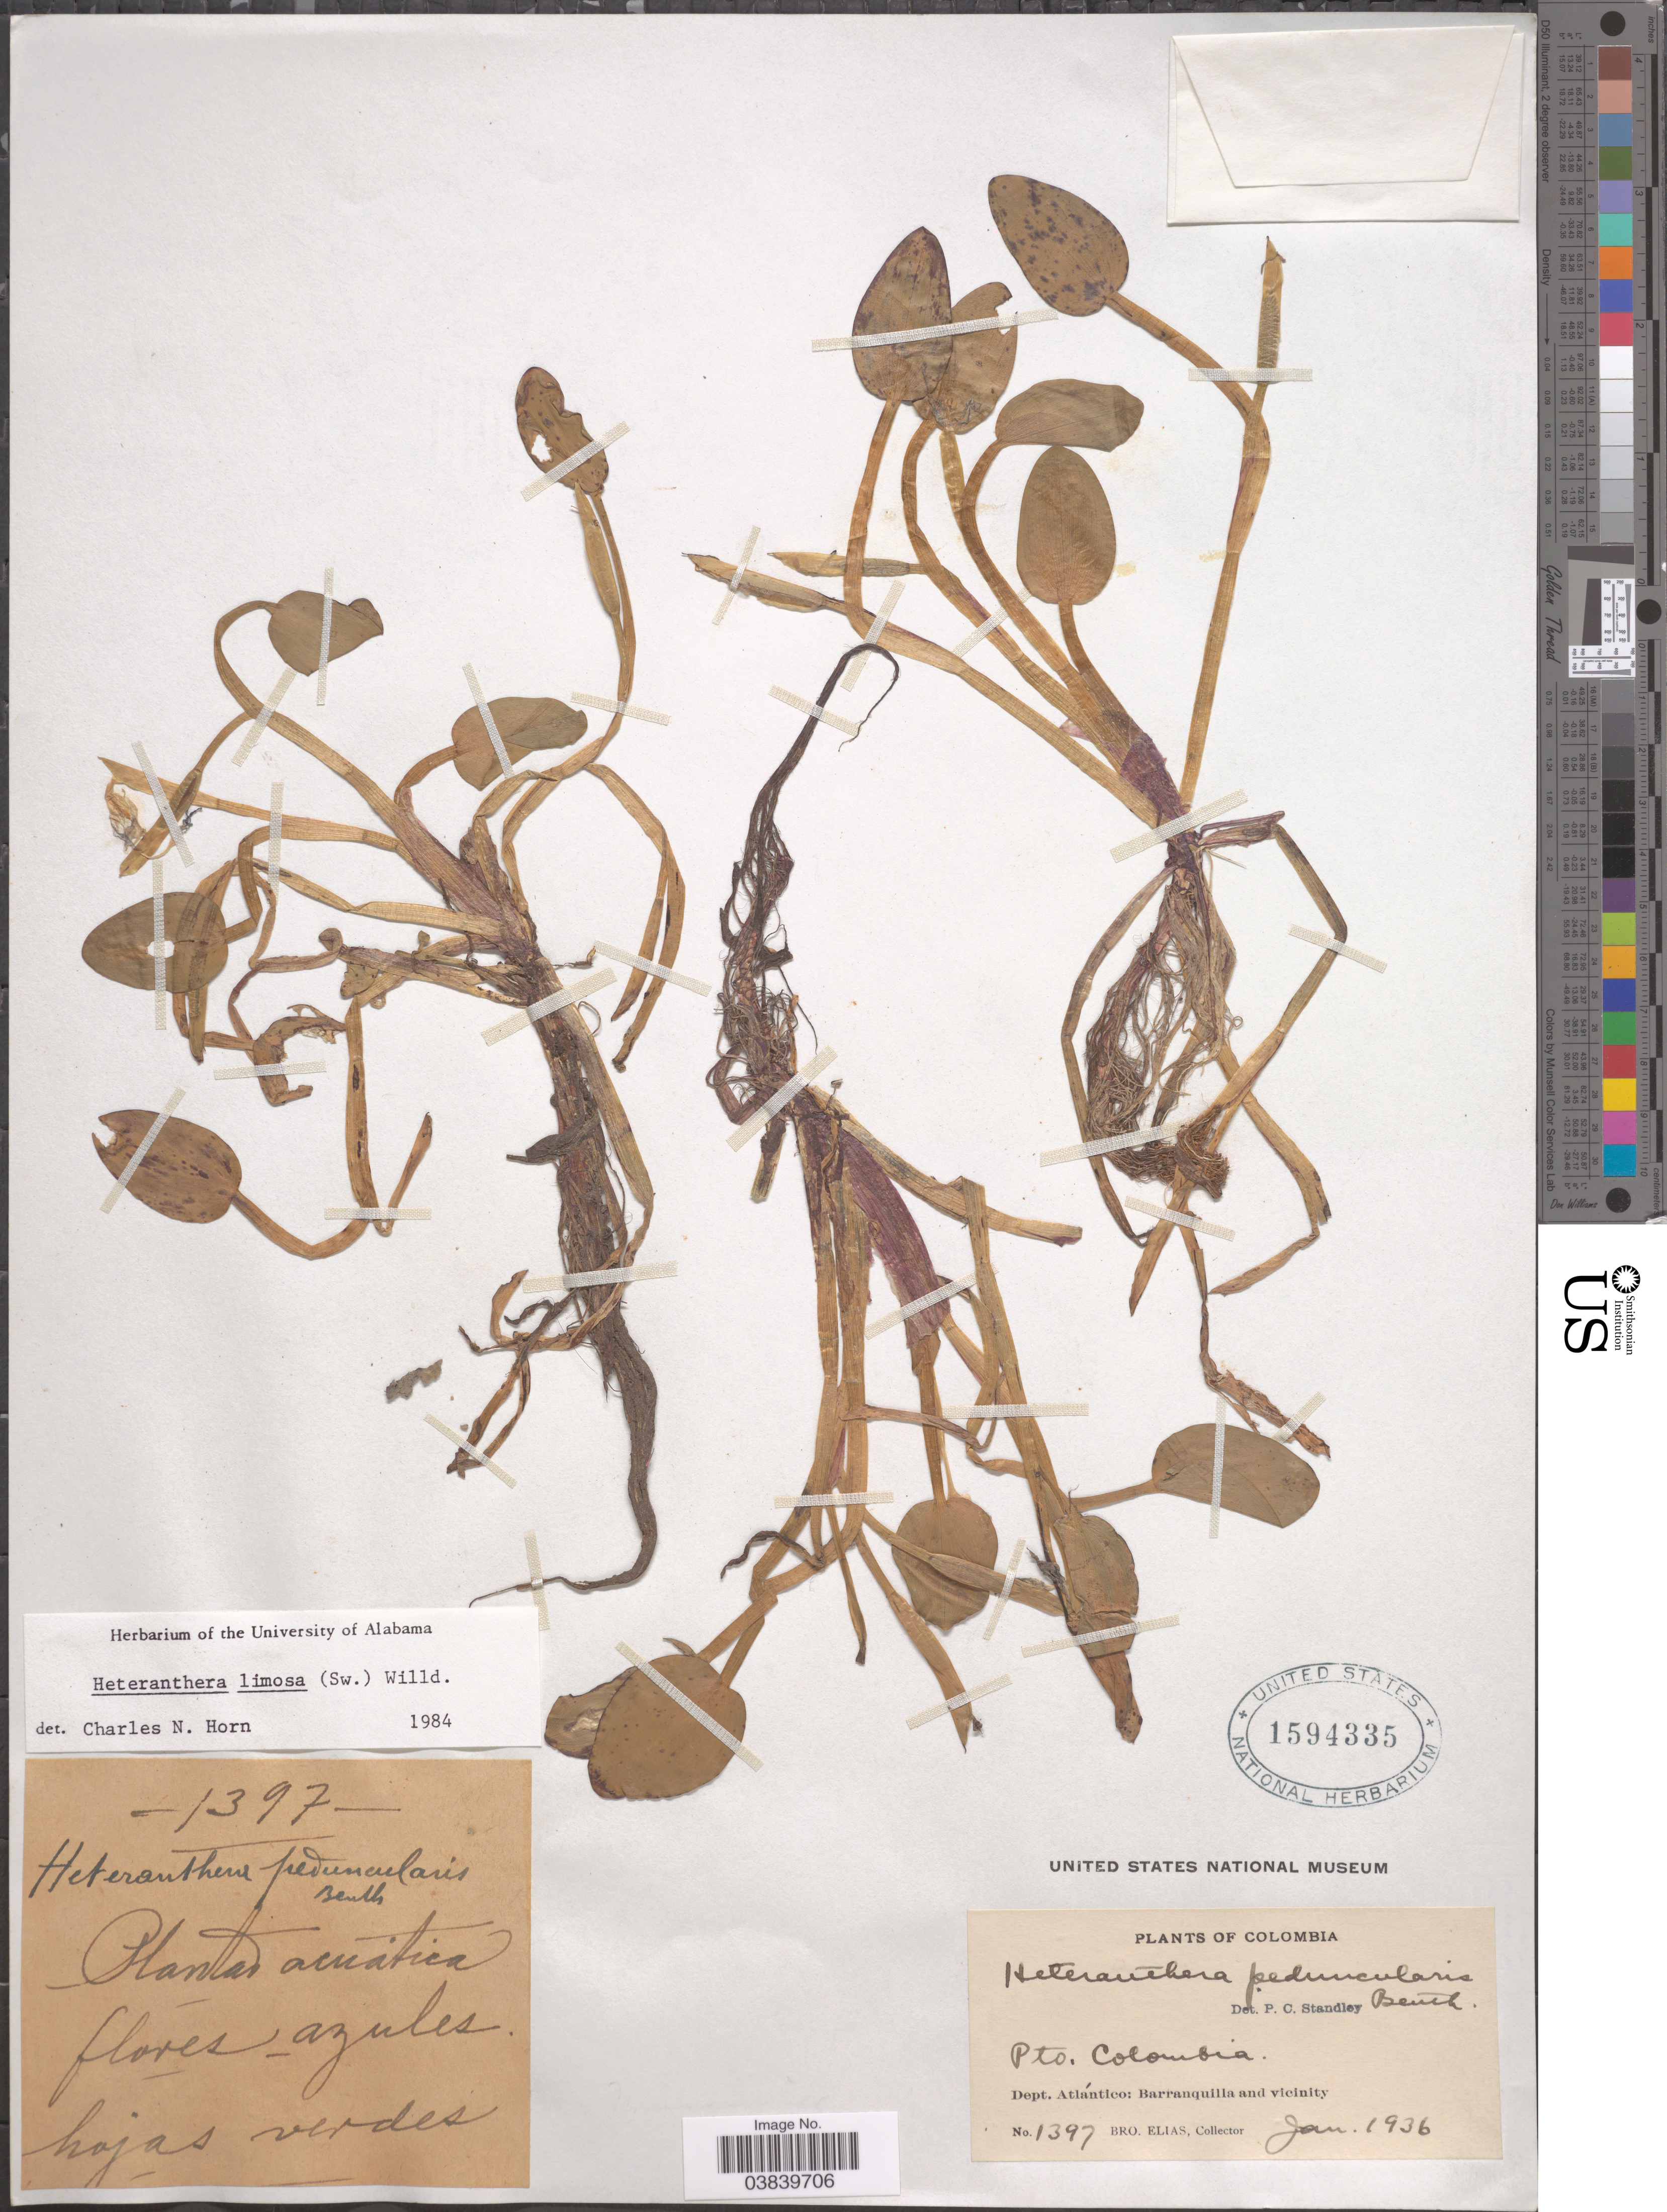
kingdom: Plantae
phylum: Tracheophyta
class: Liliopsida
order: Commelinales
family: Pontederiaceae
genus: Heteranthera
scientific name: Heteranthera limosa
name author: (Sw.) Willd.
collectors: Bro. Elias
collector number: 1397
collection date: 1936-01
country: Colombia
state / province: Atlántico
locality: Pto. Colombia. Dept. Atlántico: Barranquilla and vicinity.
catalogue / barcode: US 1594335